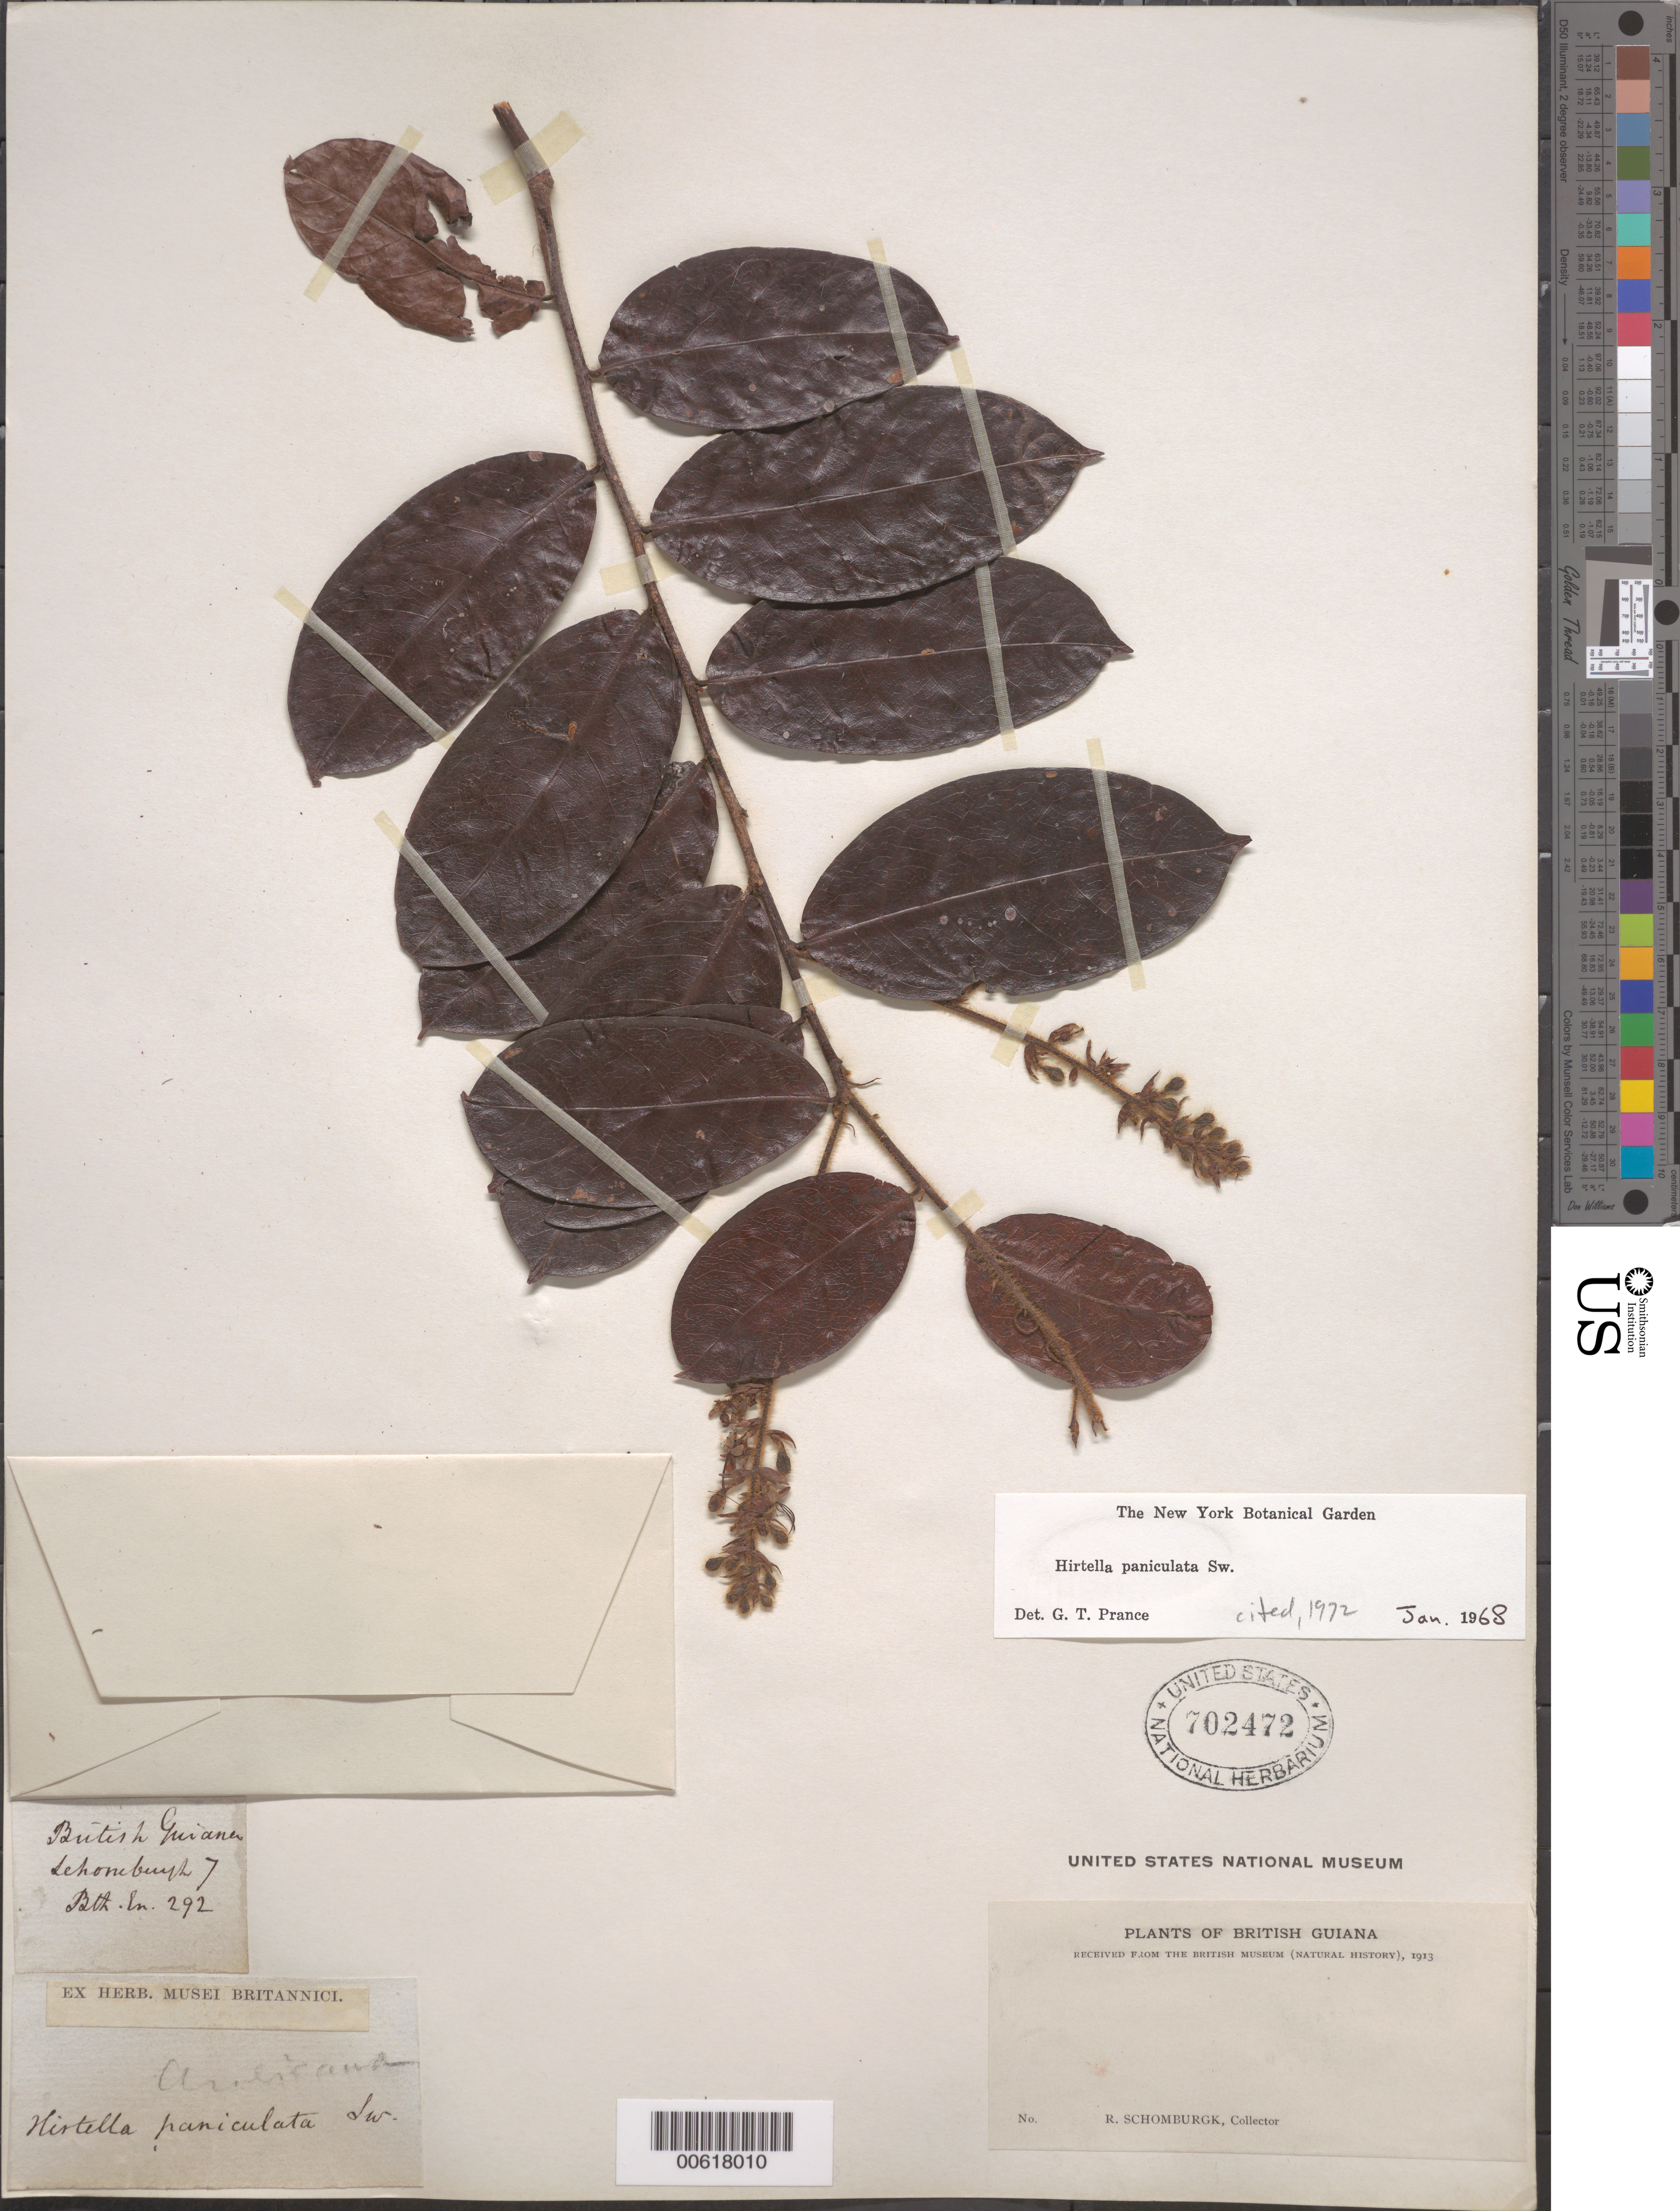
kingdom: Plantae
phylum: Tracheophyta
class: Magnoliopsida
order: Malpighiales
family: Chrysobalanaceae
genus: Hirtella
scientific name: Hirtella paniculata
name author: Sw.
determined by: Prance, G. T.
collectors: R. H. Schomburgk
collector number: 7 ?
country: Guyana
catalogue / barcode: US 702472